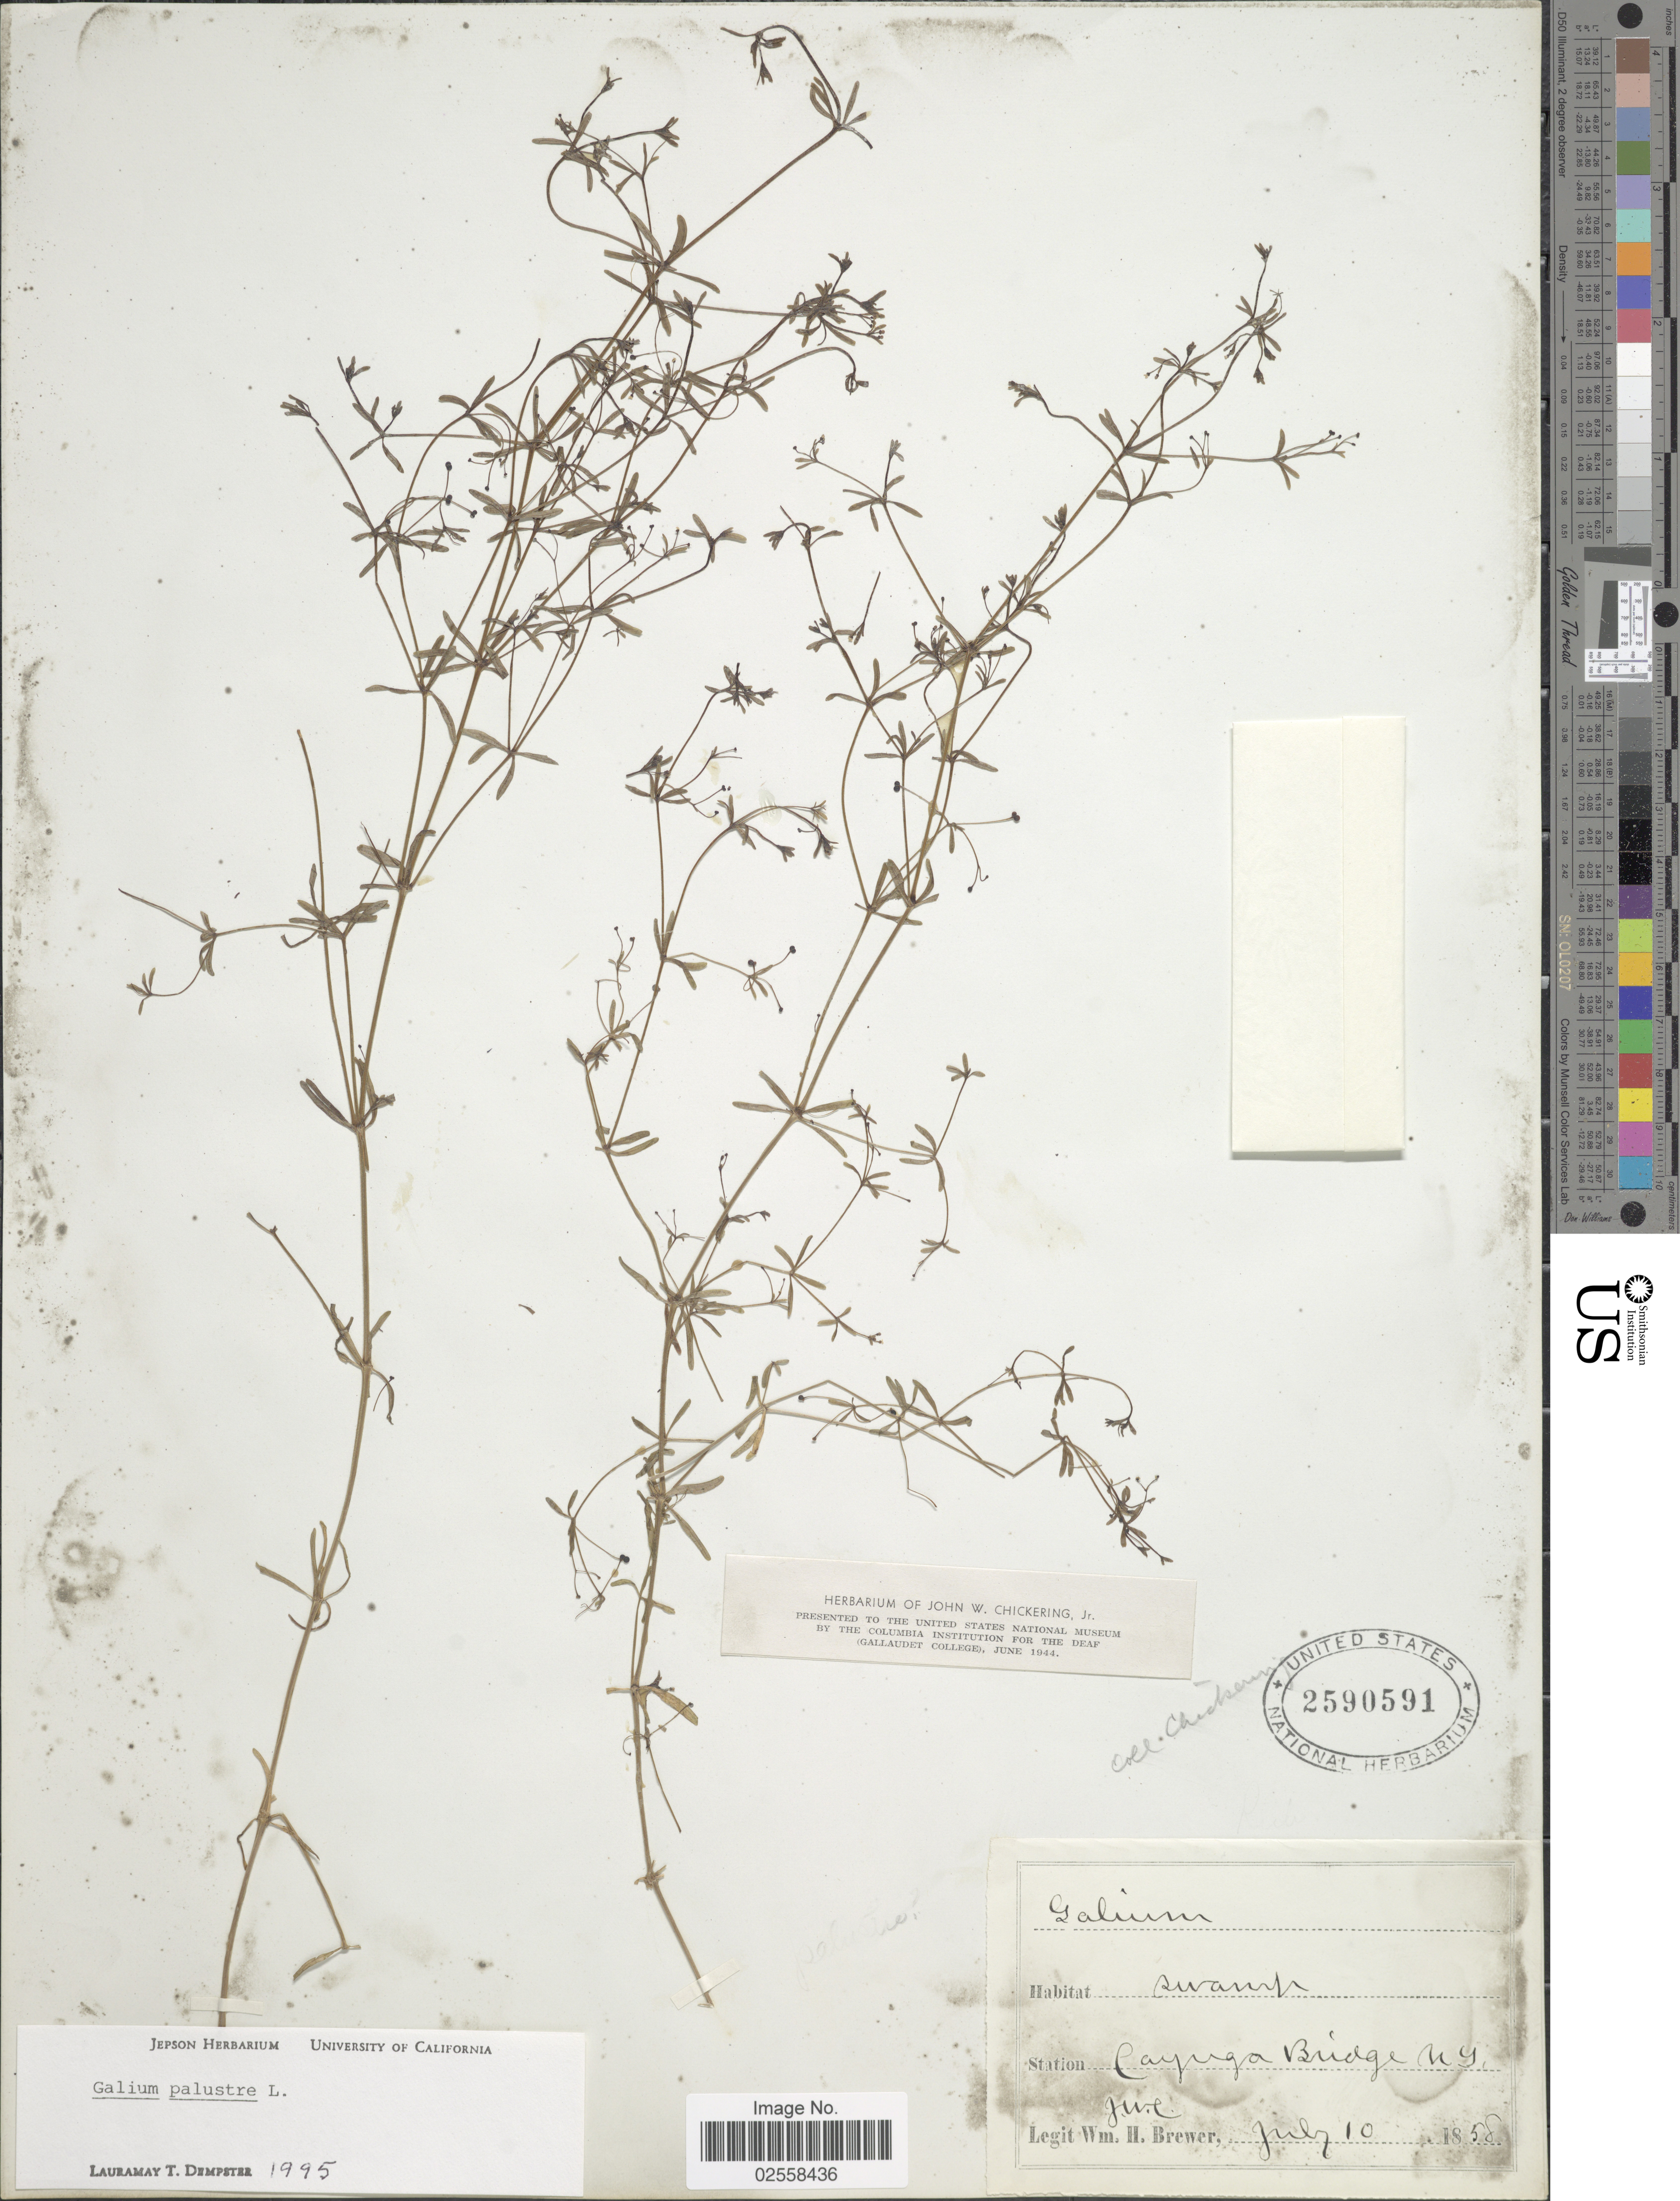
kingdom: Plantae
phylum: Tracheophyta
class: Magnoliopsida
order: Gentianales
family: Rubiaceae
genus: Galium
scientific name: Galium plumosum subsp. plumosum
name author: Rusby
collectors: W. H. Brewer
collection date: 1858-07-10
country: United States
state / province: New York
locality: Cayuga Bridge, NY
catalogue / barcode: US 2590591